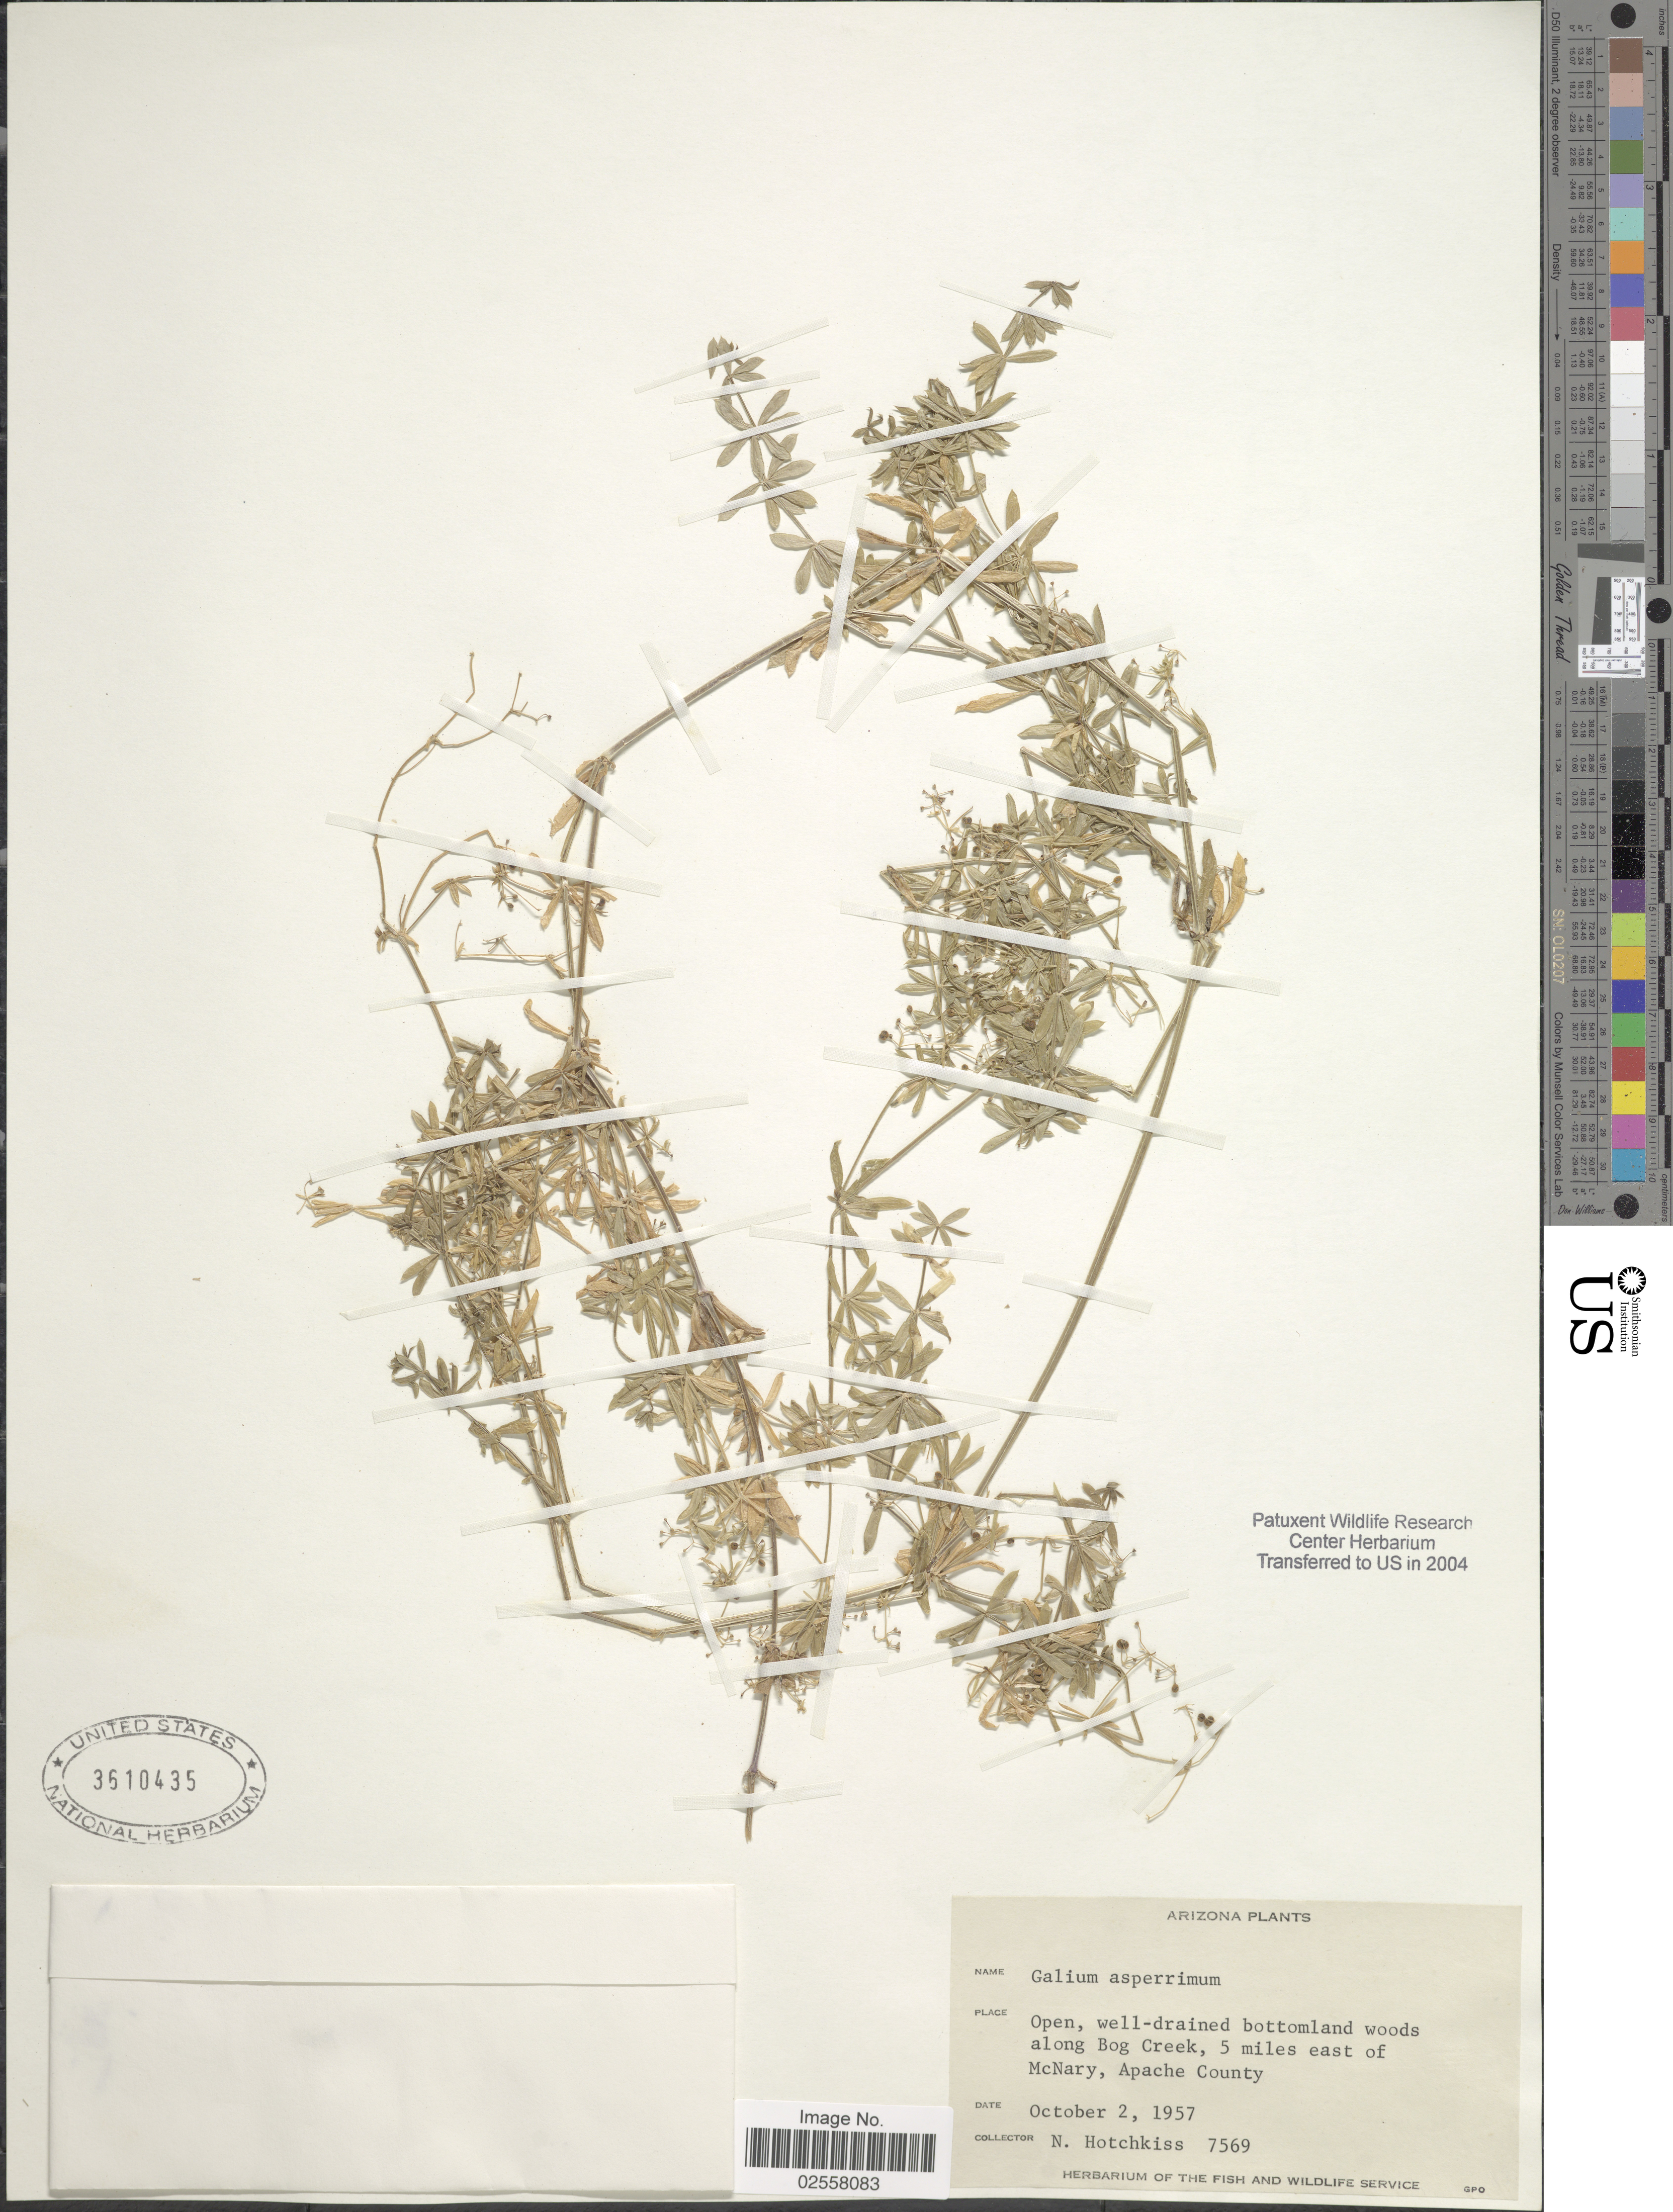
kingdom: Plantae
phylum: Tracheophyta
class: Magnoliopsida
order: Gentianales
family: Rubiaceae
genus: Galium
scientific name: Galium mexicanum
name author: Kunth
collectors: N. Hotchkiss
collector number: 7569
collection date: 1957-10-02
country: United States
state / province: Arizona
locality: Open, well drained bottomland woods along Bog Creek, 5 miles east of McNary, Apache County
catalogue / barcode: US 3610435